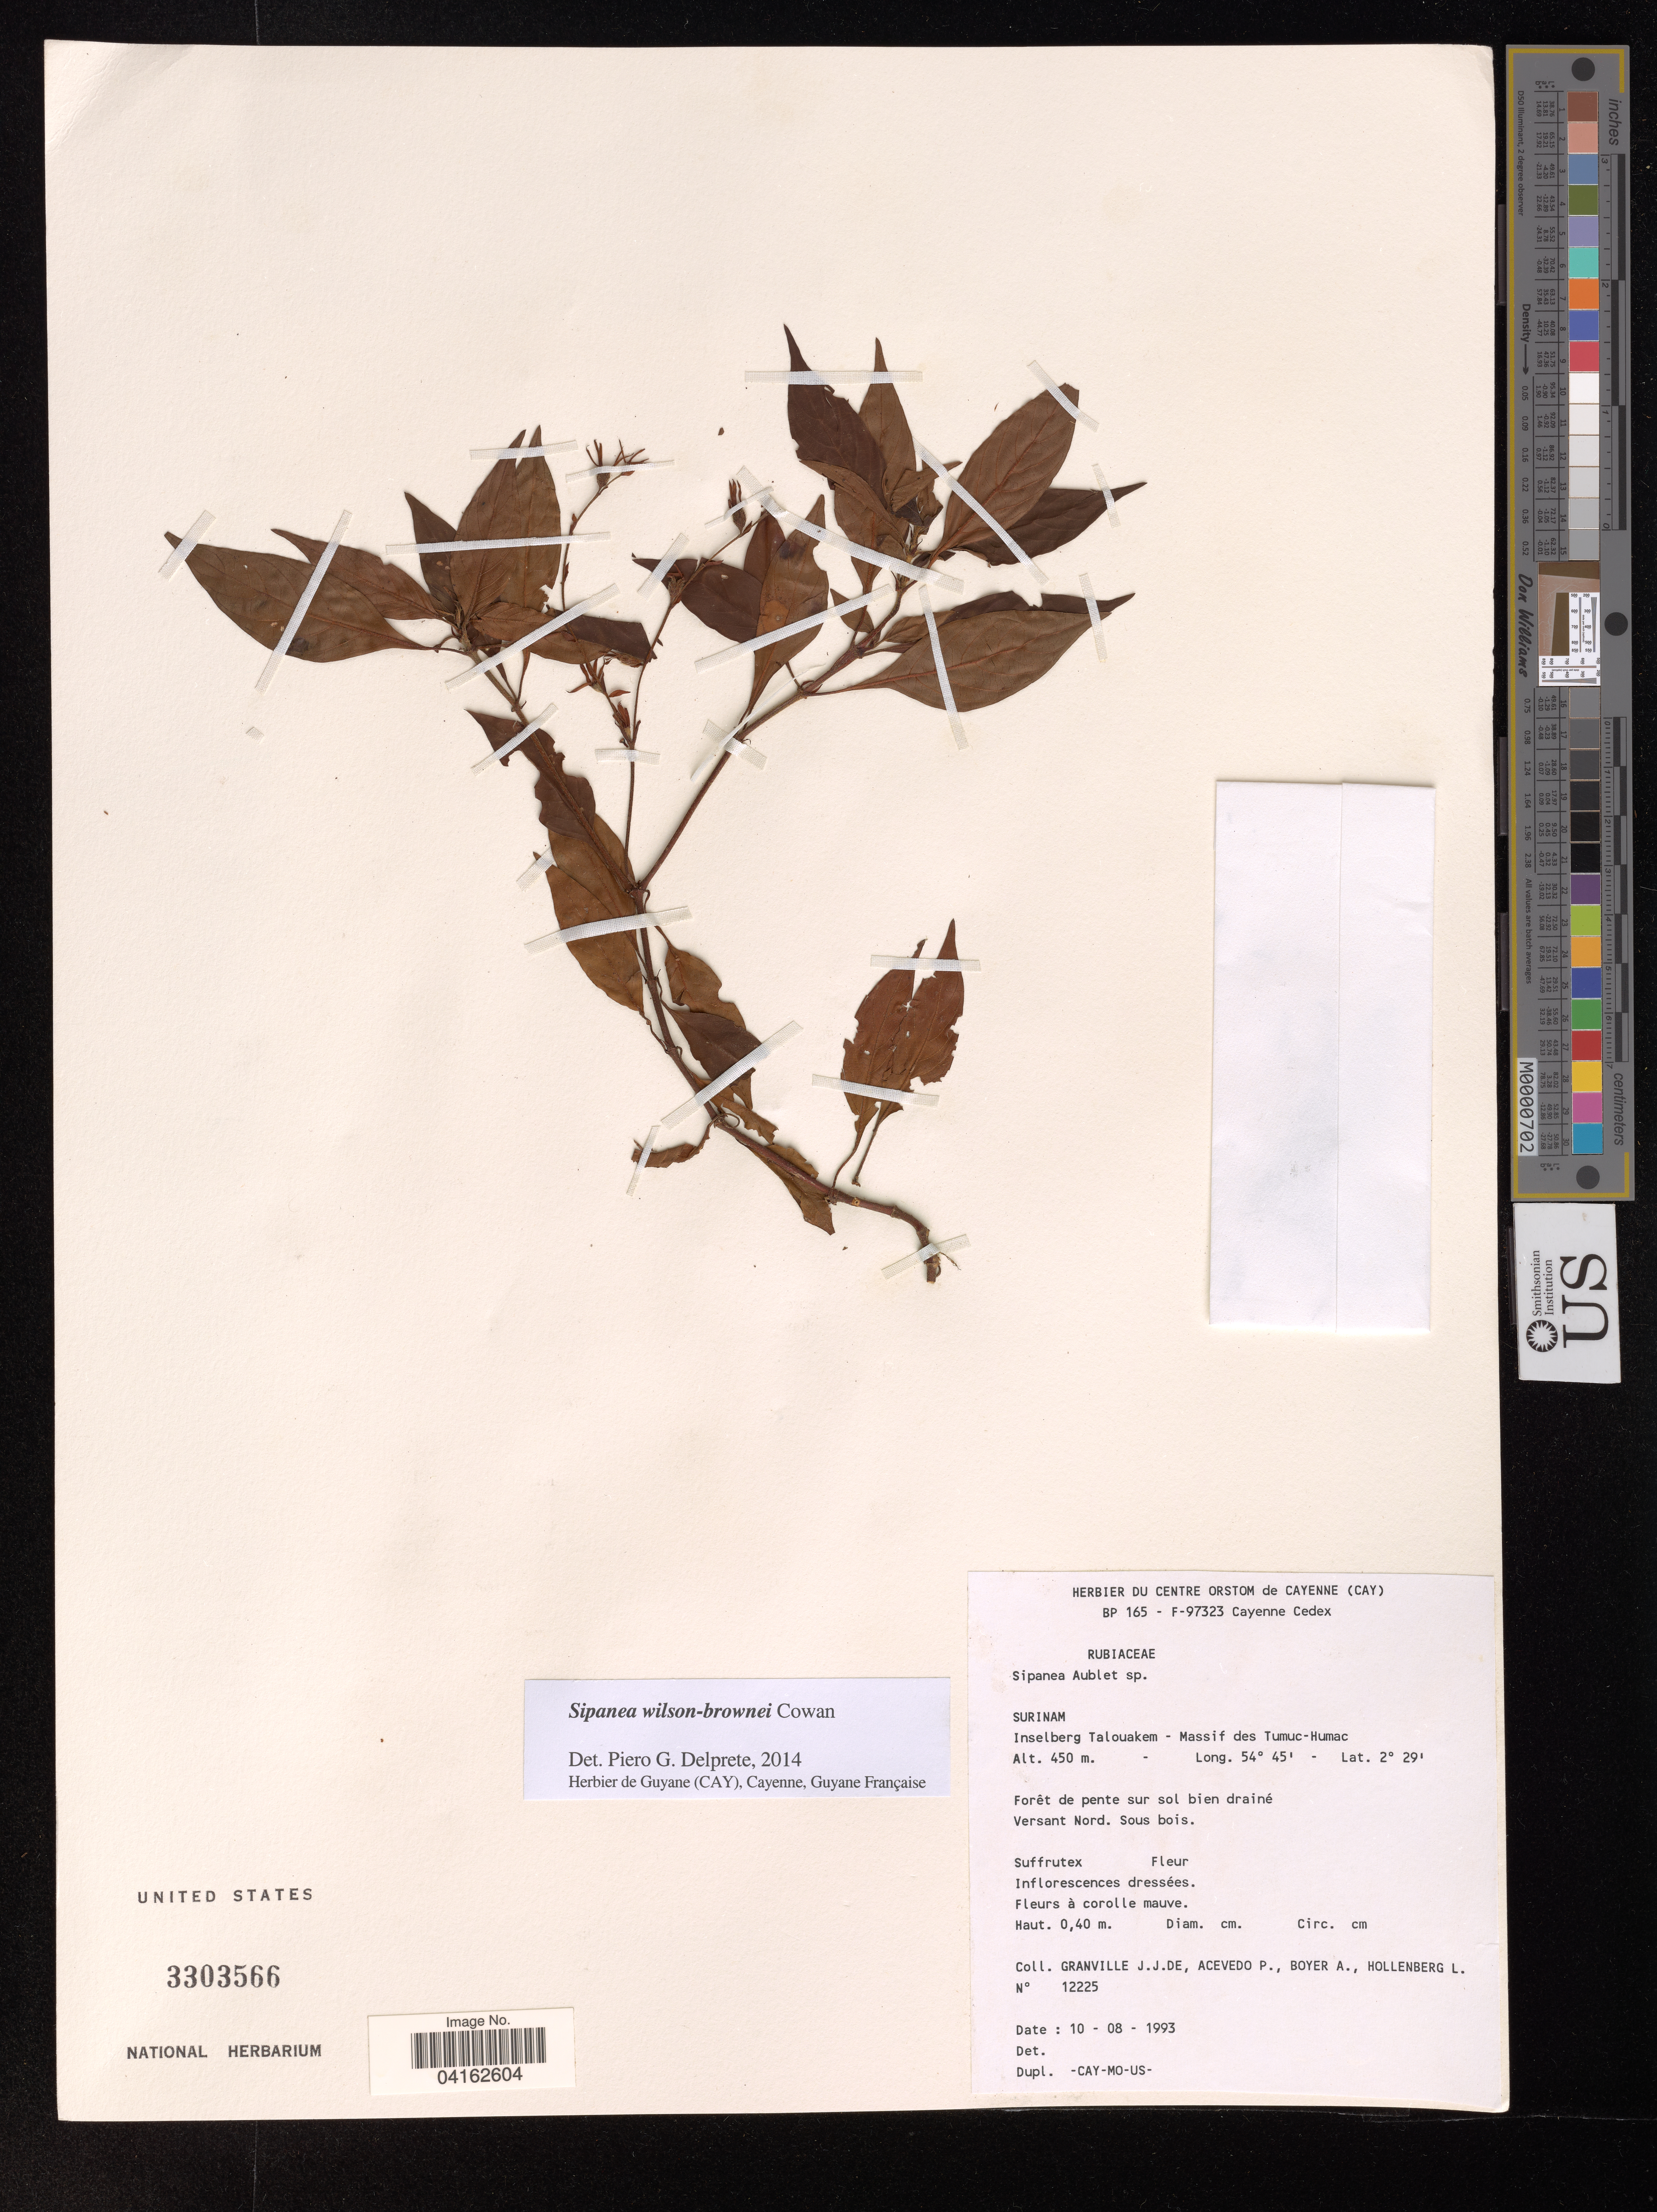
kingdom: Plantae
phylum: Tracheophyta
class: Magnoliopsida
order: Gentianales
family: Rubiaceae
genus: Sipanea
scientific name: Sipanea wilson-brownei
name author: R.S. Cowan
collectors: J.-J. de Granville, P. Acevedo, A. Boyer & L. A. Hollenberg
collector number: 12225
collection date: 1993-08-10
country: Suriname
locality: Inselberg Talouakem - Massif des Tumuc-Humac.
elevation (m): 450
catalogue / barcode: US 3303566